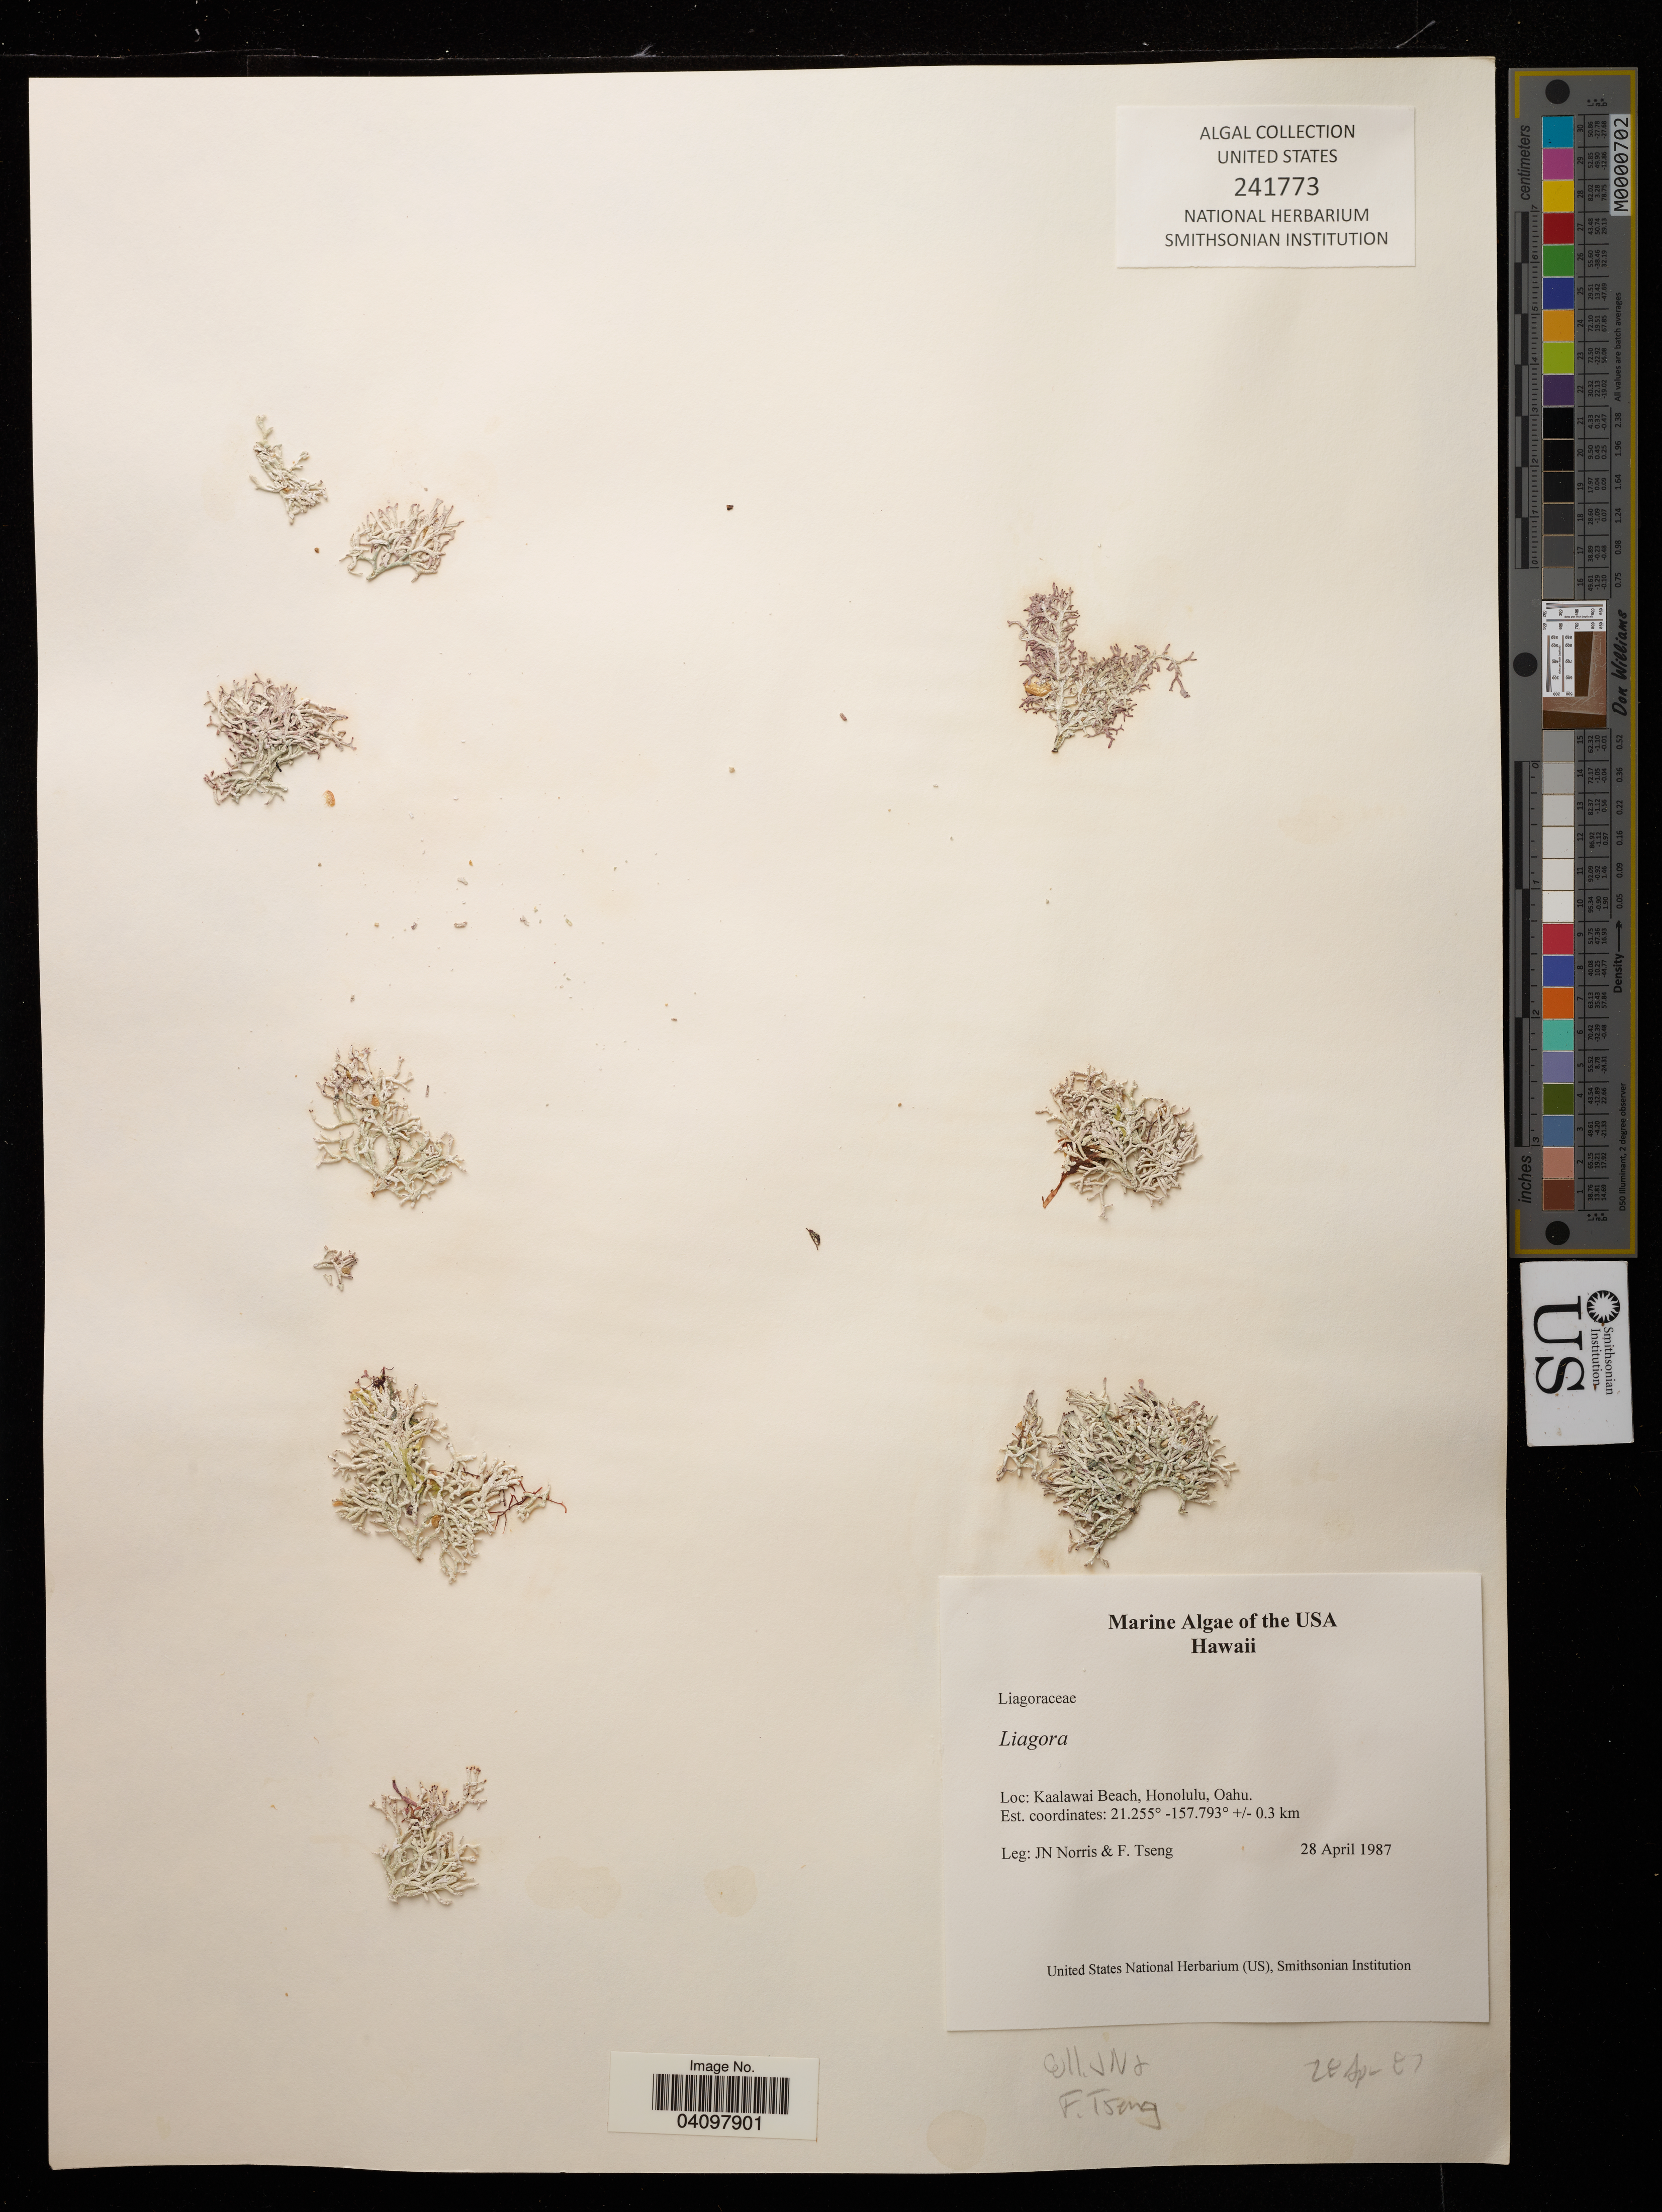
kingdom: Plantae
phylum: Rhodophyta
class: Florideophyceae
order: Nemaliales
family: Liagoraceae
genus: Liagora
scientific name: Liagora sp.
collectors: J. Norris & F. Tseng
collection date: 1987-04-28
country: United States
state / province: Hawaii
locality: Kaalawai Beach, Honolulu, Oahu. +/- 0.3 km.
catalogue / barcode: US 241773